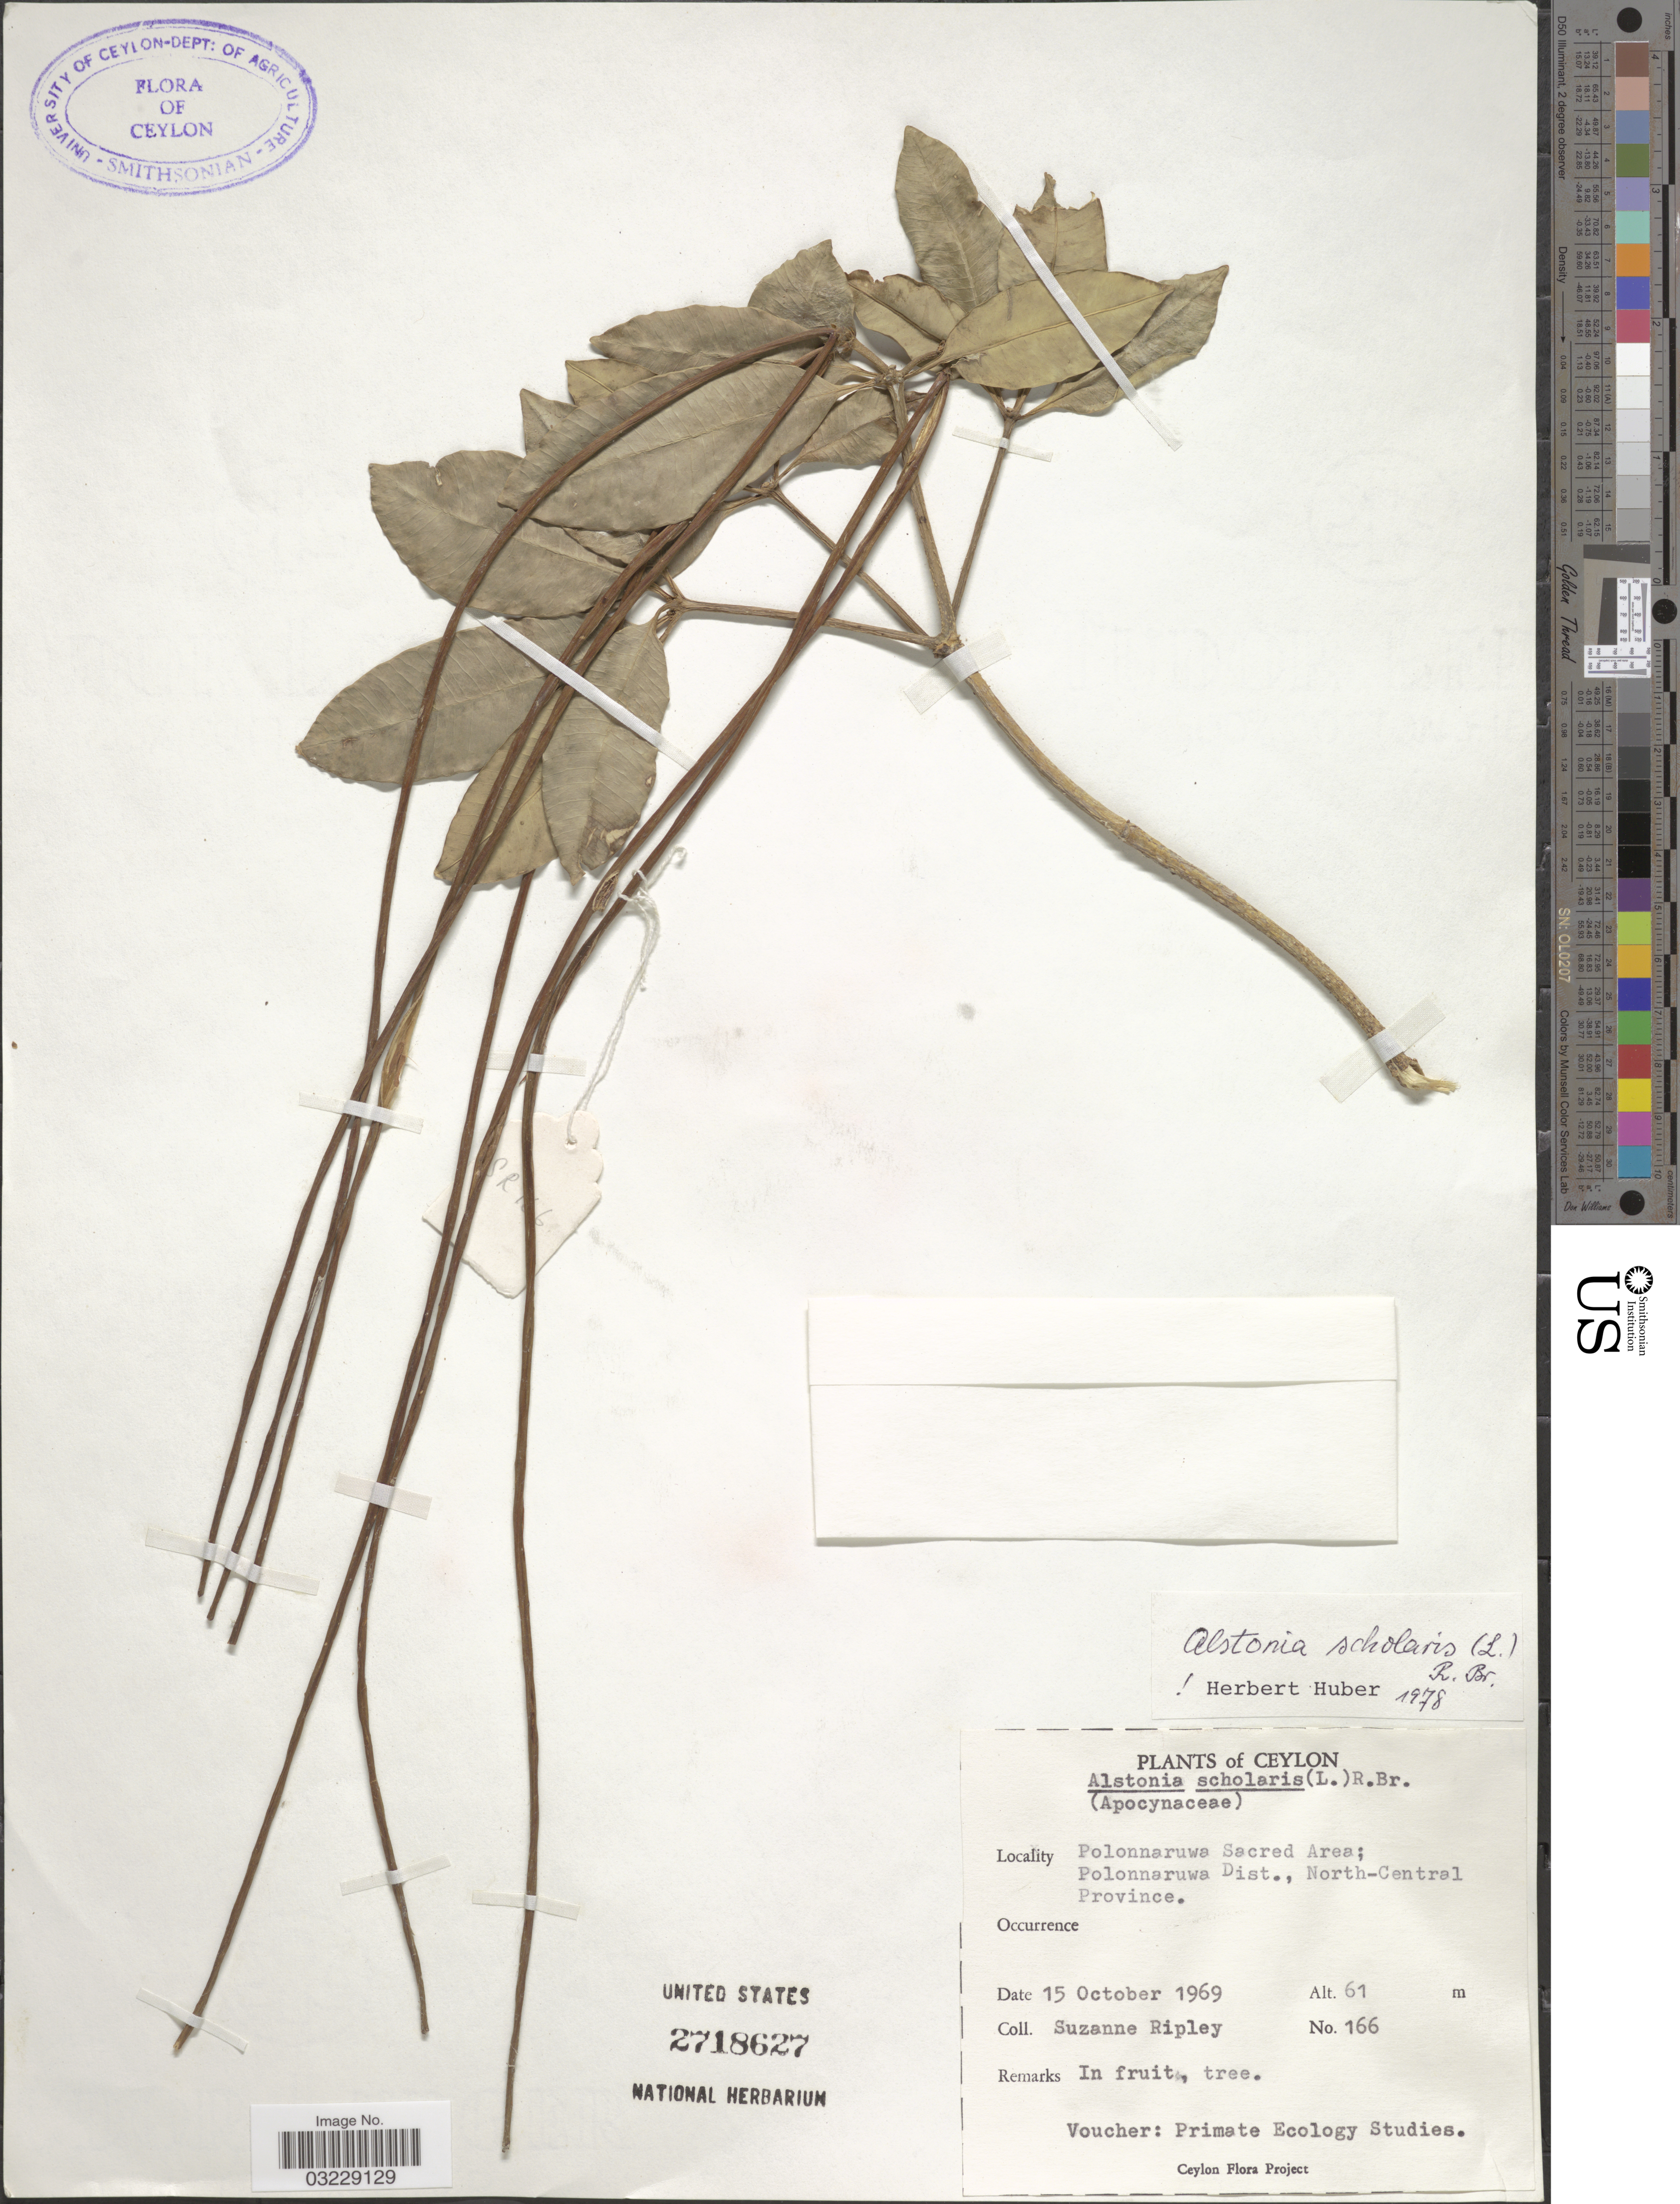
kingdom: Plantae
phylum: Tracheophyta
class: Magnoliopsida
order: Gentianales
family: Apocynaceae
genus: Alstonia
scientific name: Alstonia scholaris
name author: (L.) R. Br.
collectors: S. Ripley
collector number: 166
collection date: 1969-10-15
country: Sri Lanka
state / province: North Central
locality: Ceylon. Polonnaruwa Sacred Area; Polonnaruwa Dist.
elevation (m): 61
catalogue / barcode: US 2718627